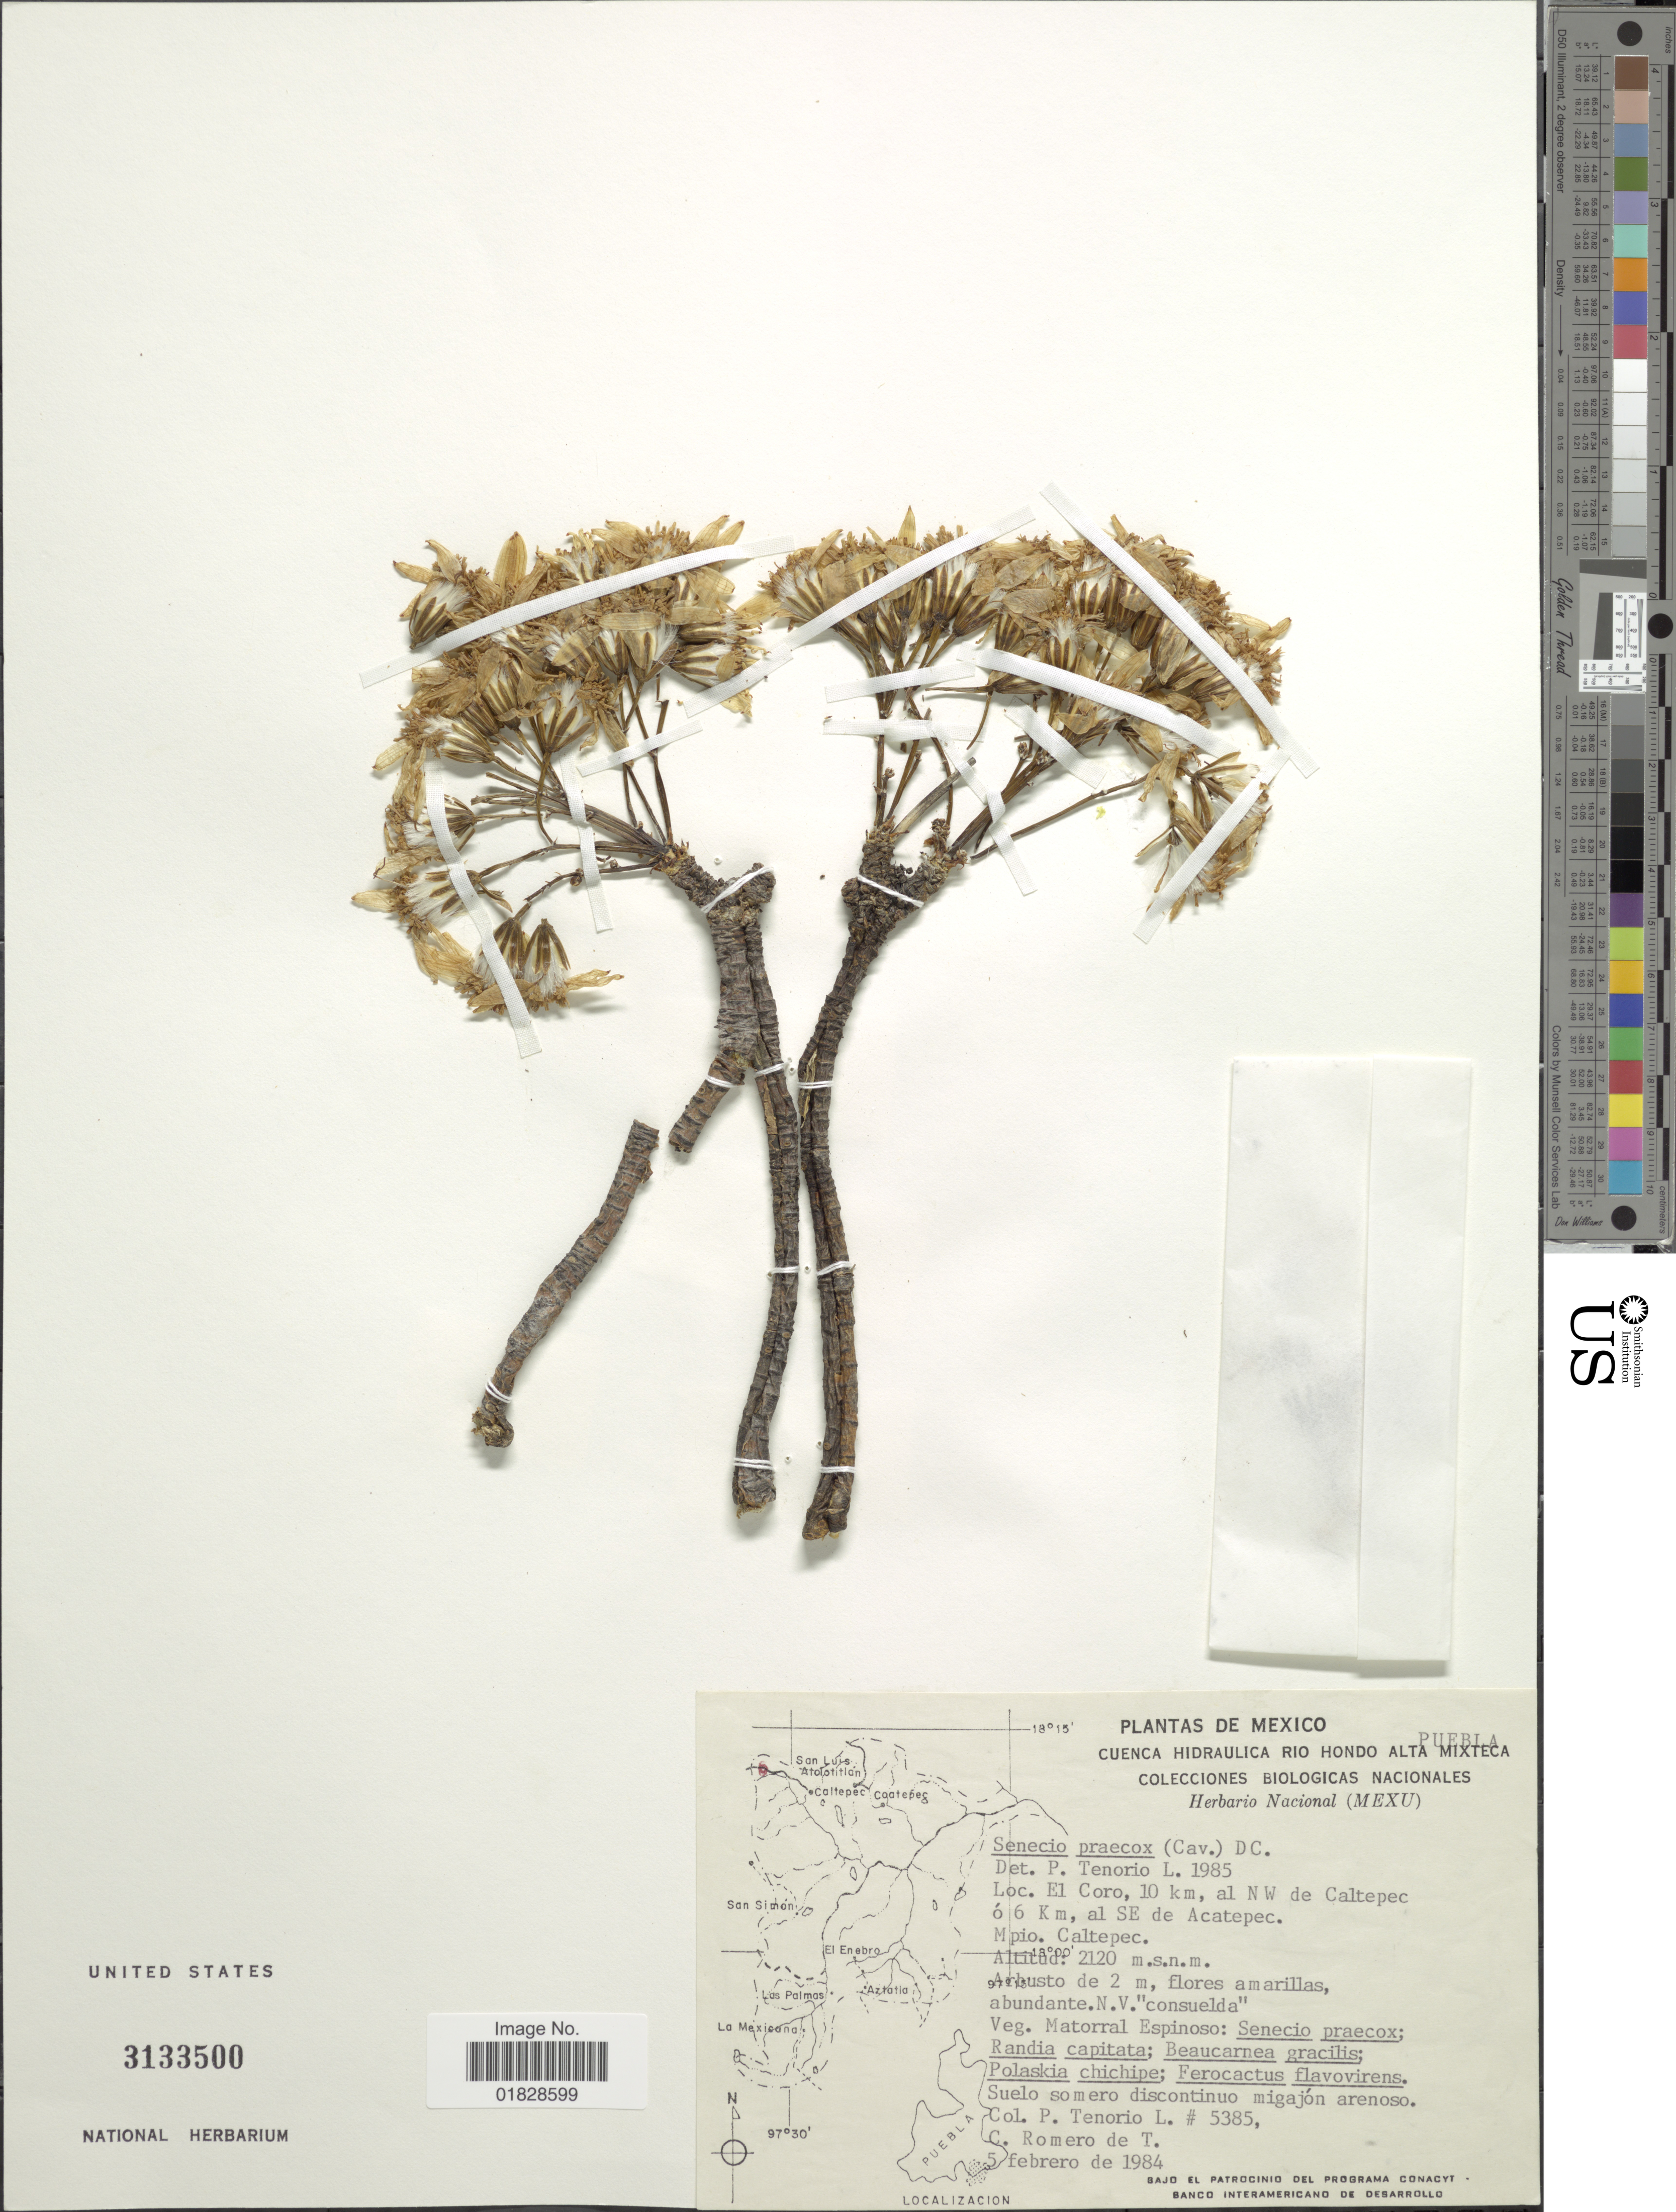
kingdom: Plantae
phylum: Tracheophyta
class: Magnoliopsida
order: Asterales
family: Asteraceae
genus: Pittocaulon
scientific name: Pittocaulon praecox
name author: (Cav.) H. Rob. & Brettell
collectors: P. Tenorio L. & C. Romero de T.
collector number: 5385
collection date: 1984-02-05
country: Mexico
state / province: Puebla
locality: El Coro, 10 km, al N W de Caltepec. 6 6 Km, al SE de Acatepec. Mpio. Caltepec.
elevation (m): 2120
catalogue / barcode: US 3133500